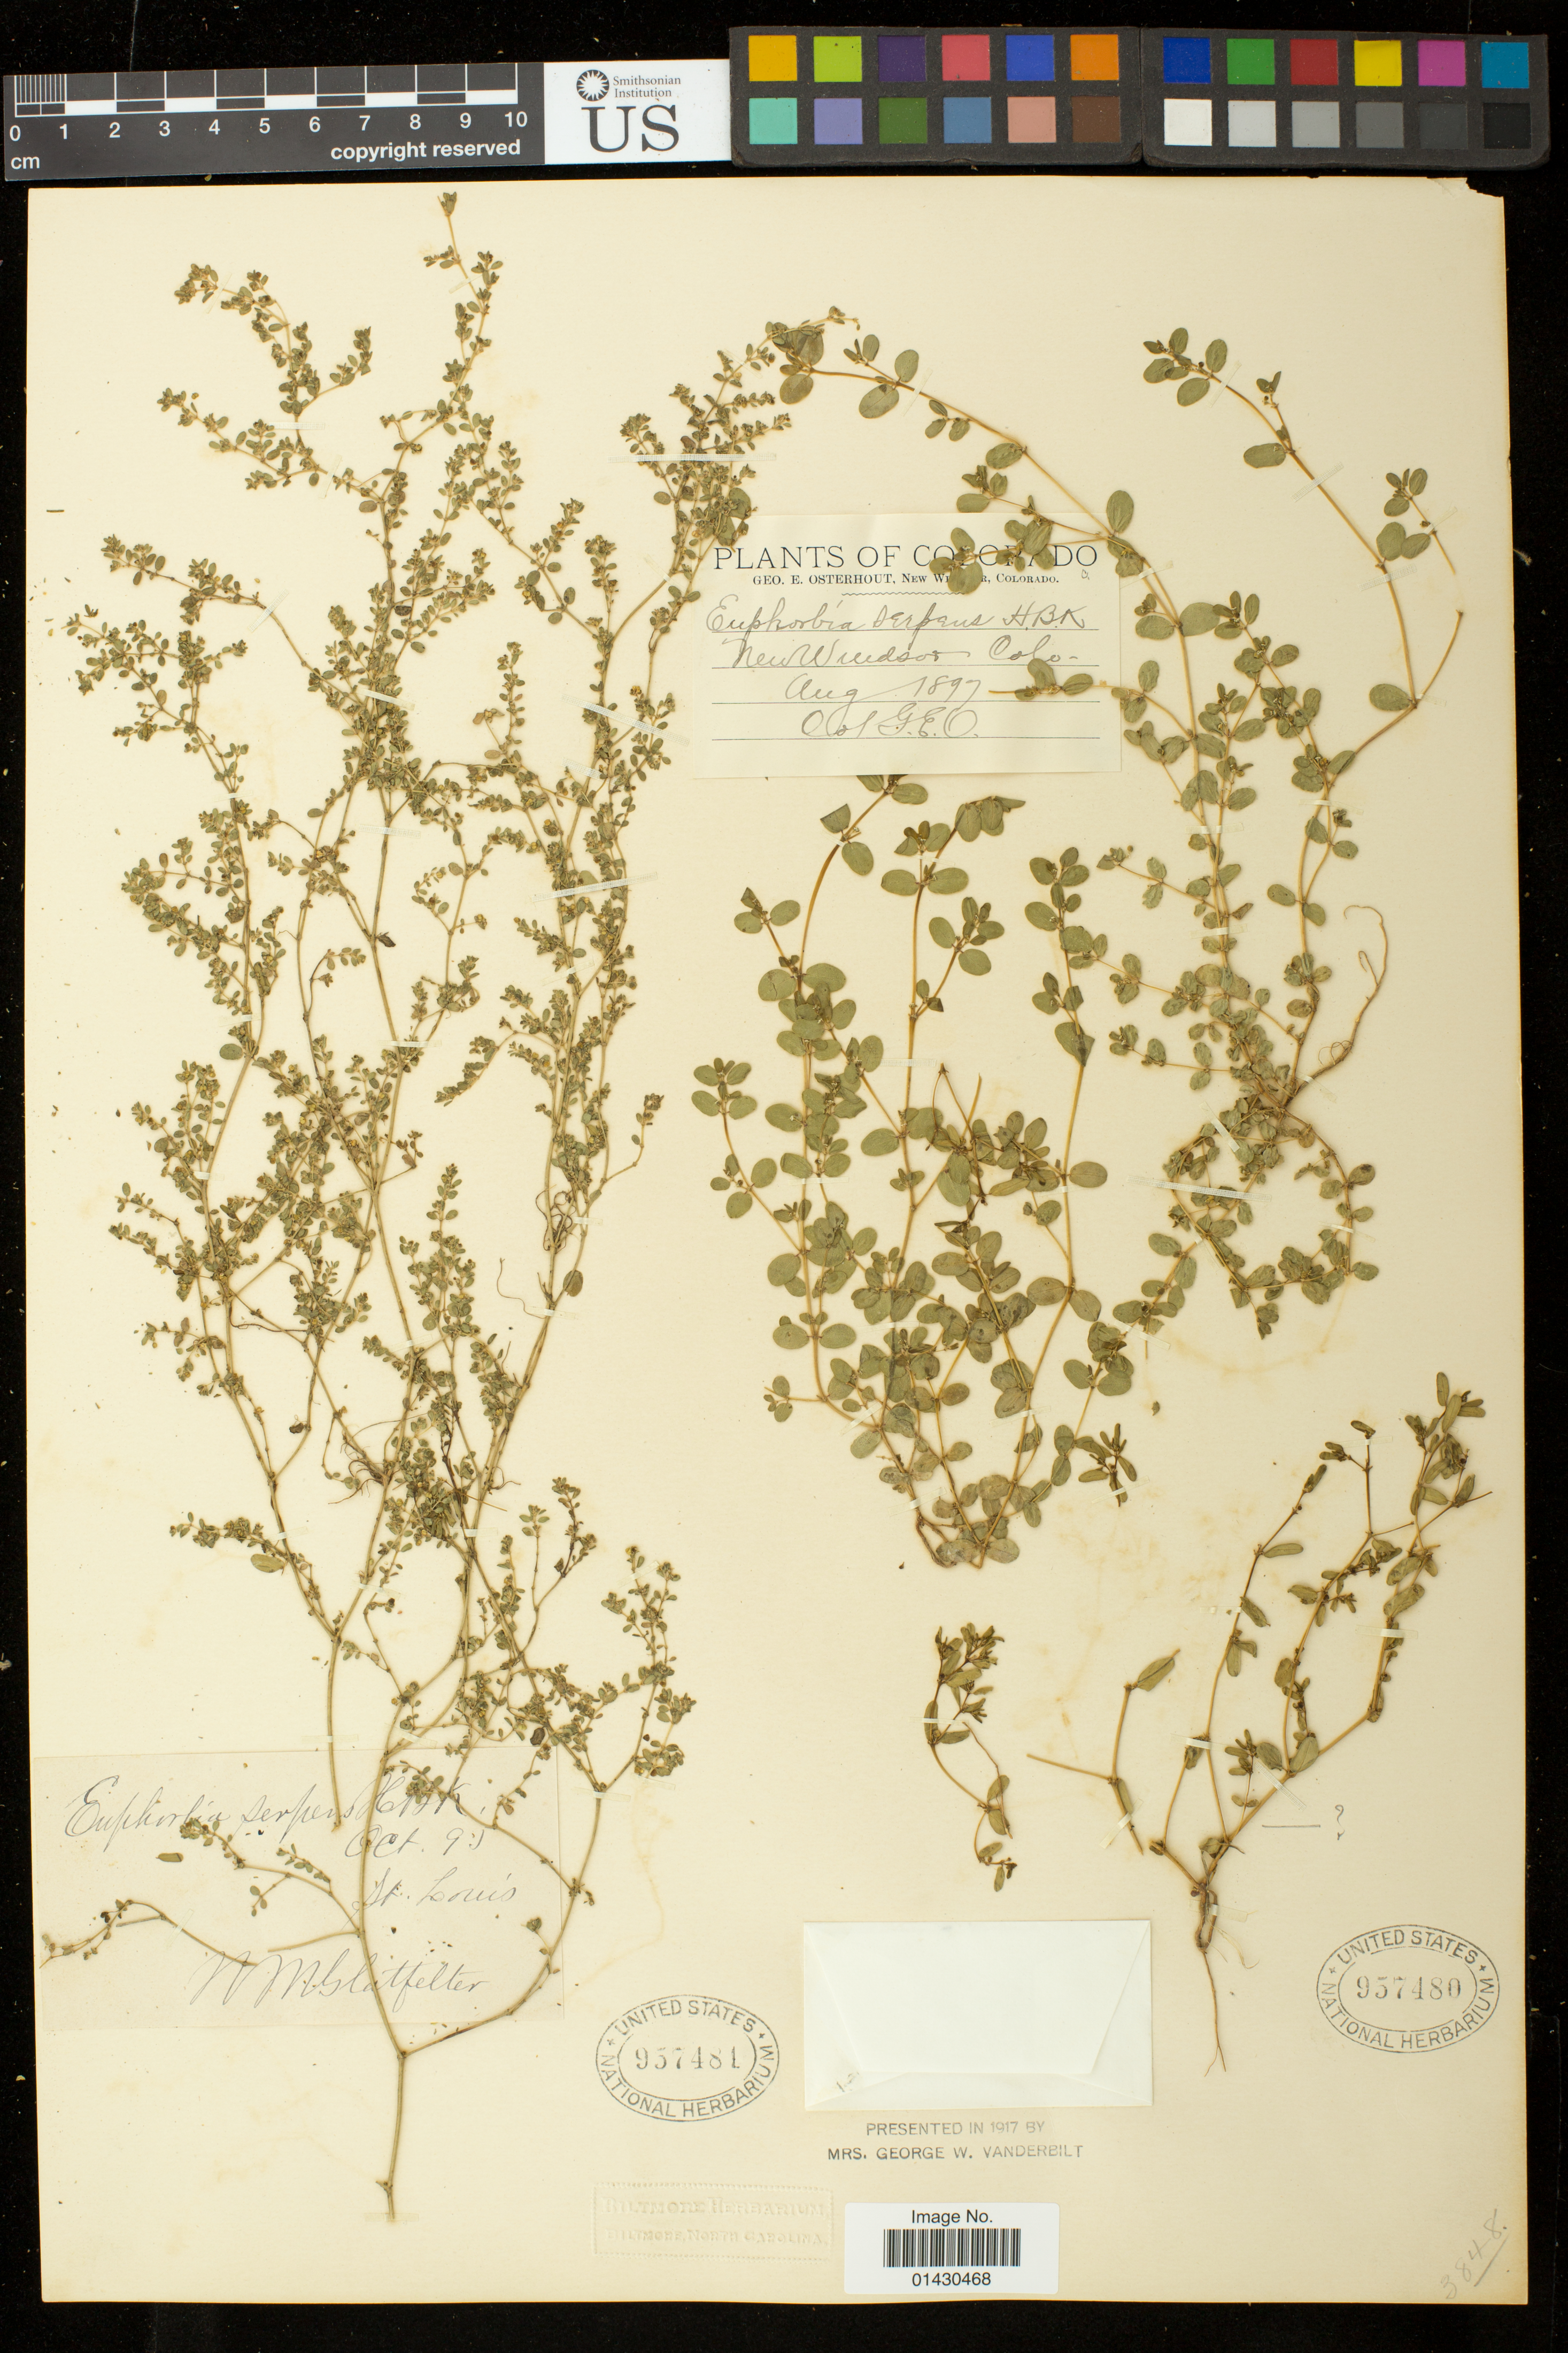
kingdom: Plantae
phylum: Tracheophyta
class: Magnoliopsida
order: Malpighiales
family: Euphorbiaceae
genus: Euphorbia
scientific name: Euphorbia serpens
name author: Kunth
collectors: G. Osterhout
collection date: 1897-08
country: United States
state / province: Colorado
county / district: Weld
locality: New Windsor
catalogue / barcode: US 957480